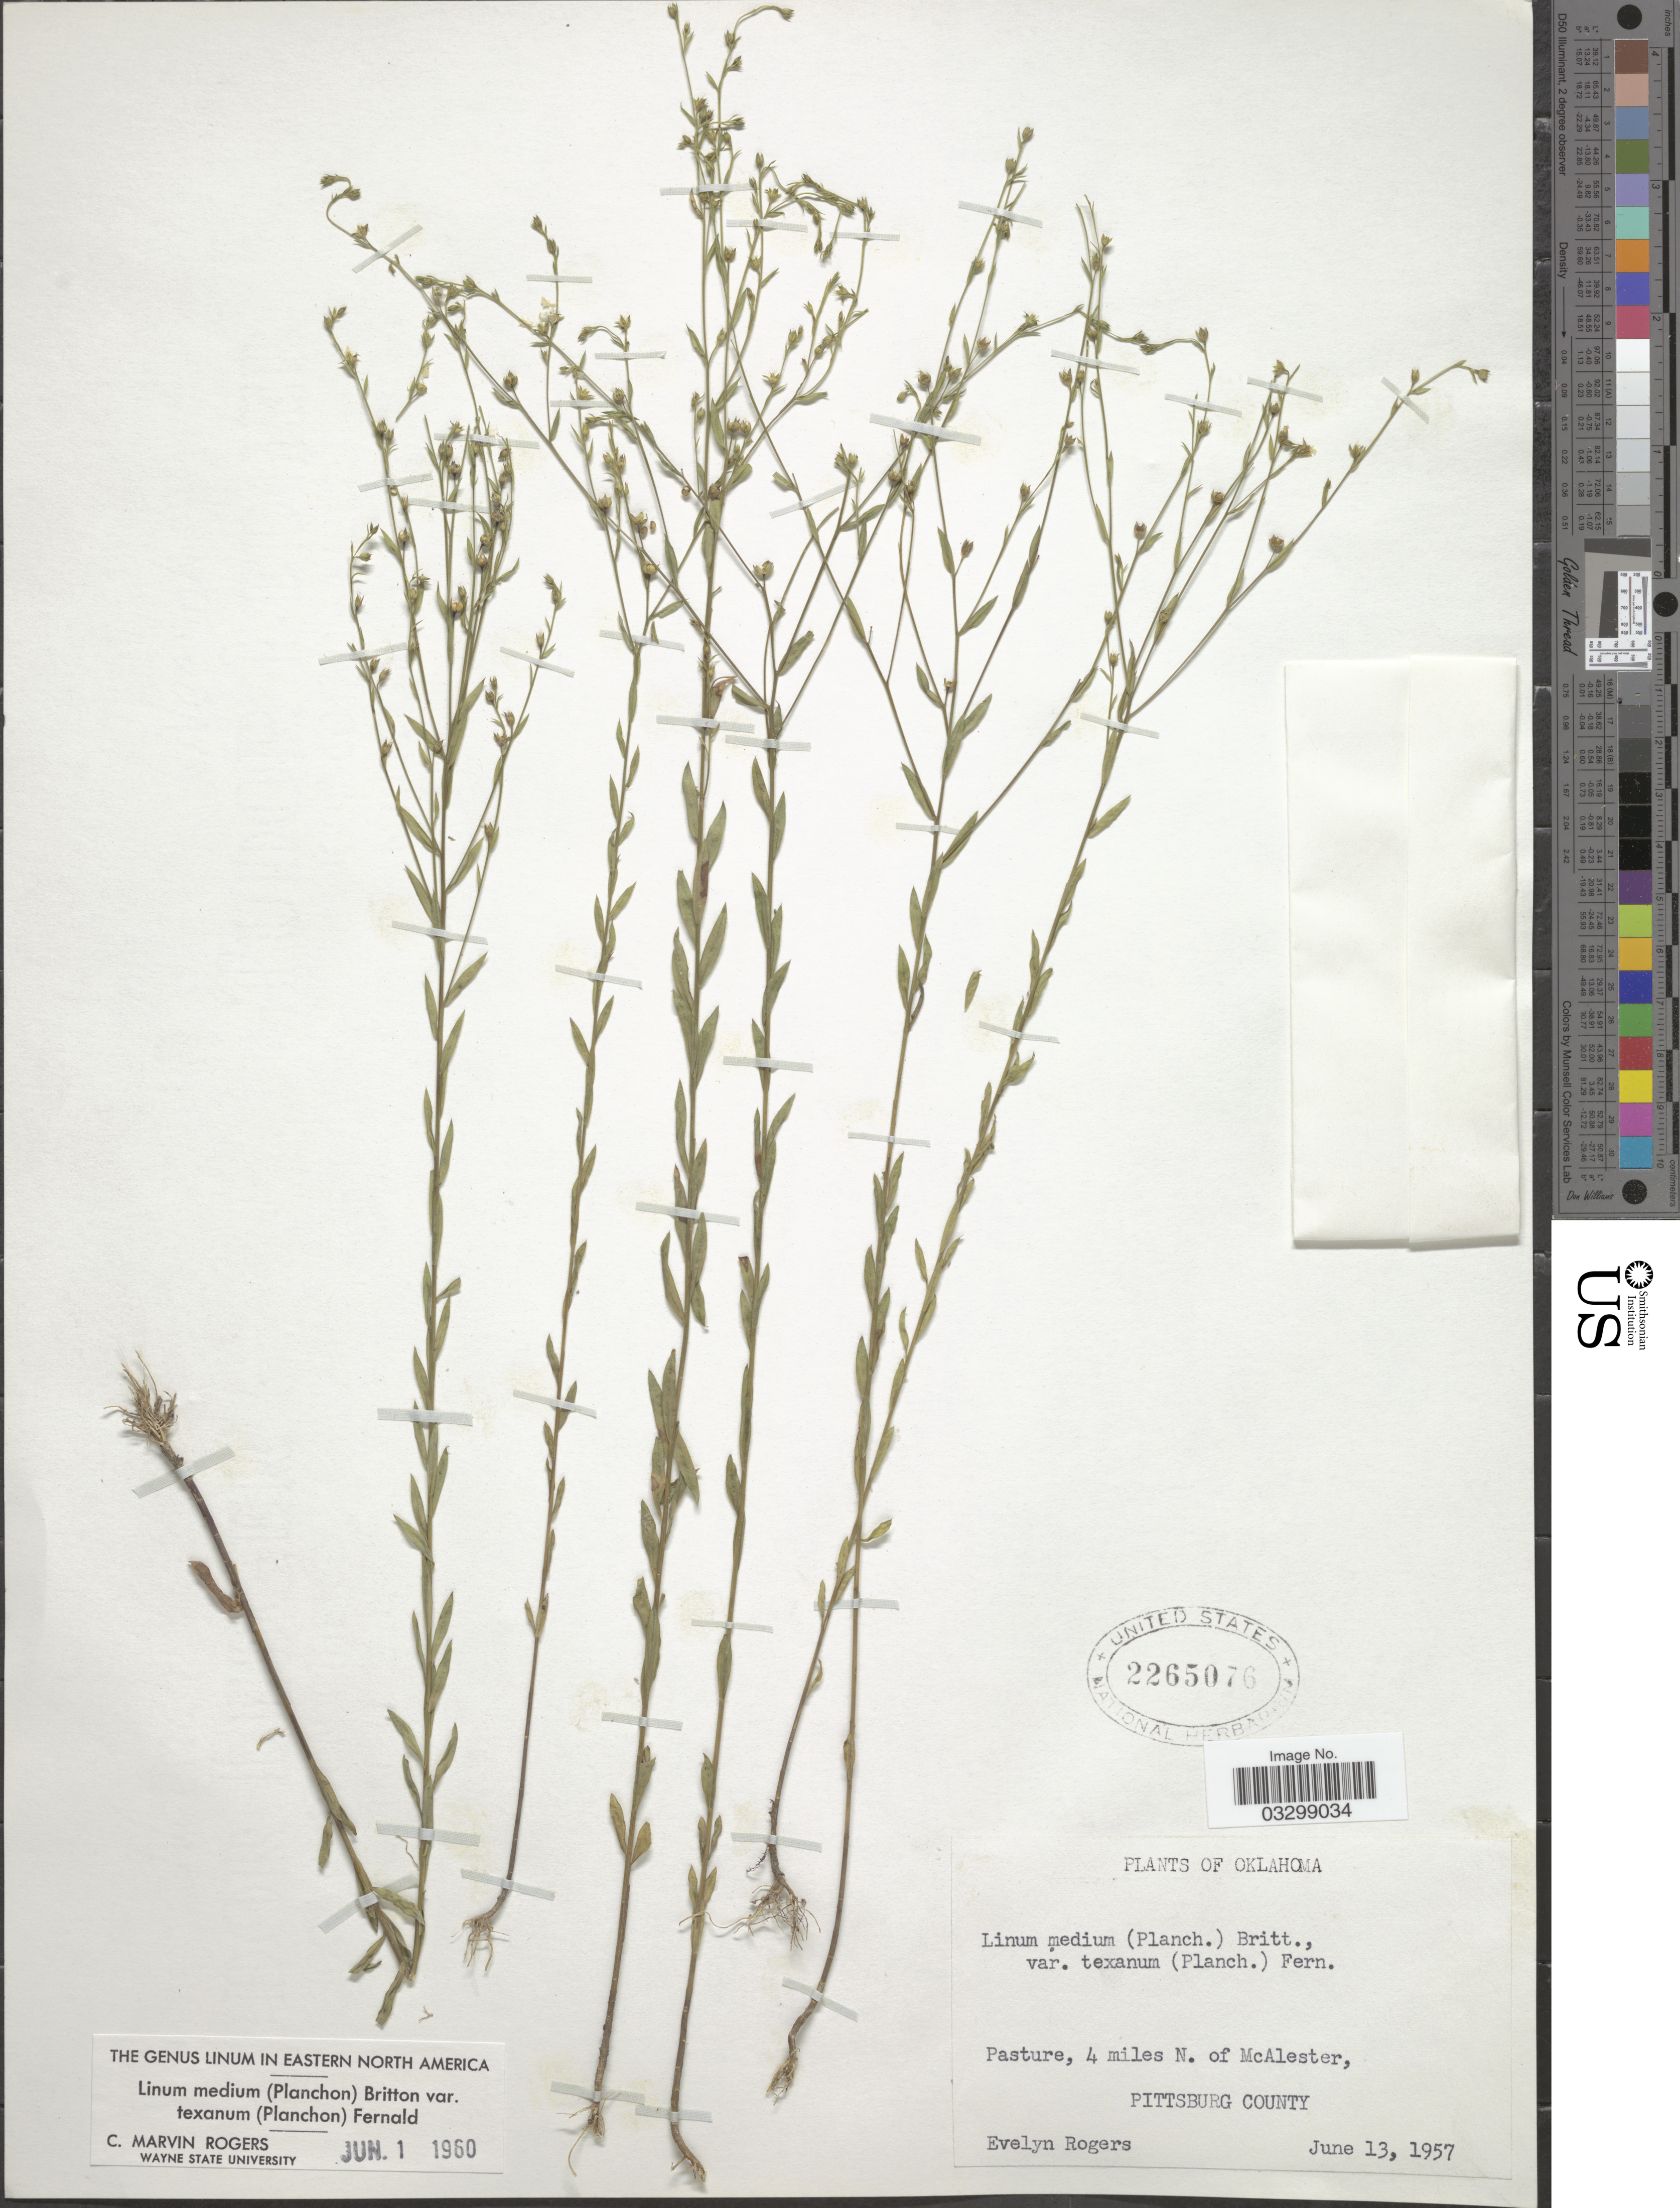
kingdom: Plantae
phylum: Tracheophyta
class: Magnoliopsida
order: Malpighiales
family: Linaceae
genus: Linum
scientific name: Linum medium var. texanum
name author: (Planch.) Fernald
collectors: E. Rogers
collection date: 1957-06-13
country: United States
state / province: Oklahoma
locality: Pasture, 4 miles N. of McAlester, Pittsburgh County.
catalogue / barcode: US 2265076